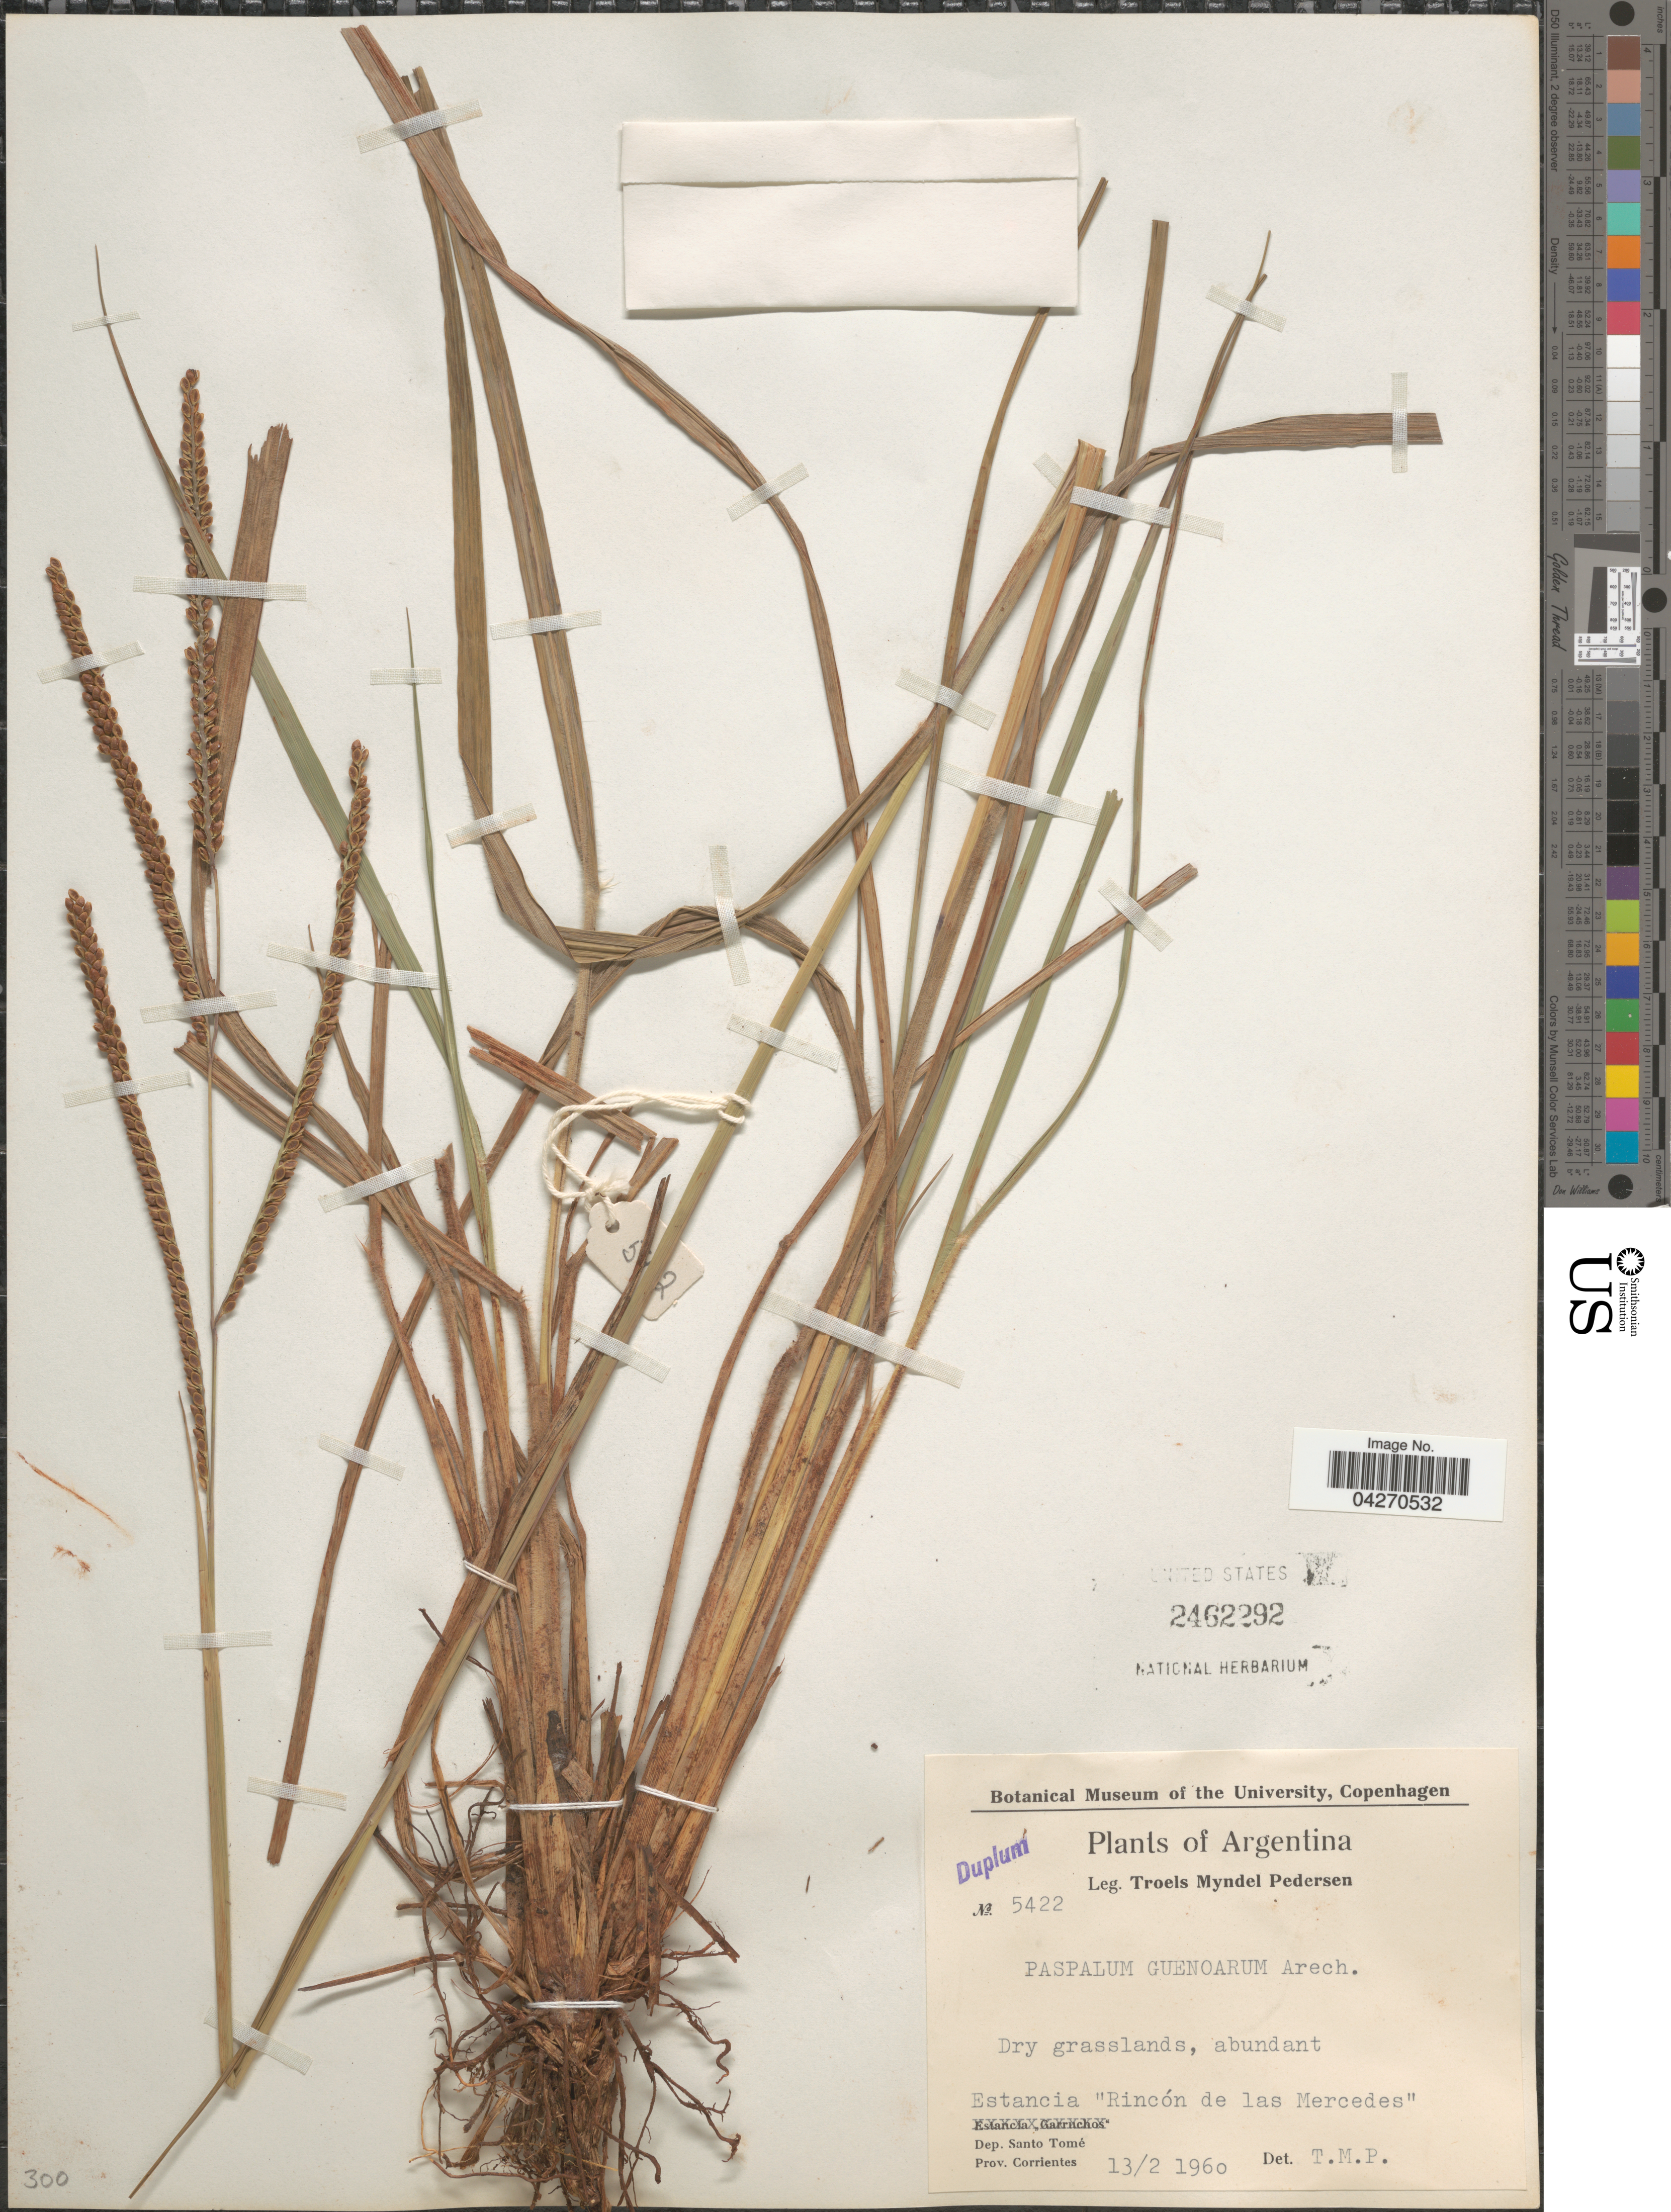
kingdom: Plantae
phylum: Tracheophyta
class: Liliopsida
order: Poales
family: Poaceae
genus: Paspalum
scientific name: Paspalum guenoarum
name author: Arechav.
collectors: T. Pederson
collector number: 5422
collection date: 1960-02-13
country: Argentina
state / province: Corrientes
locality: Estancia "Rincón de las Mercedes". Dep. Santo Tomé.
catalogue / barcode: US 2462292